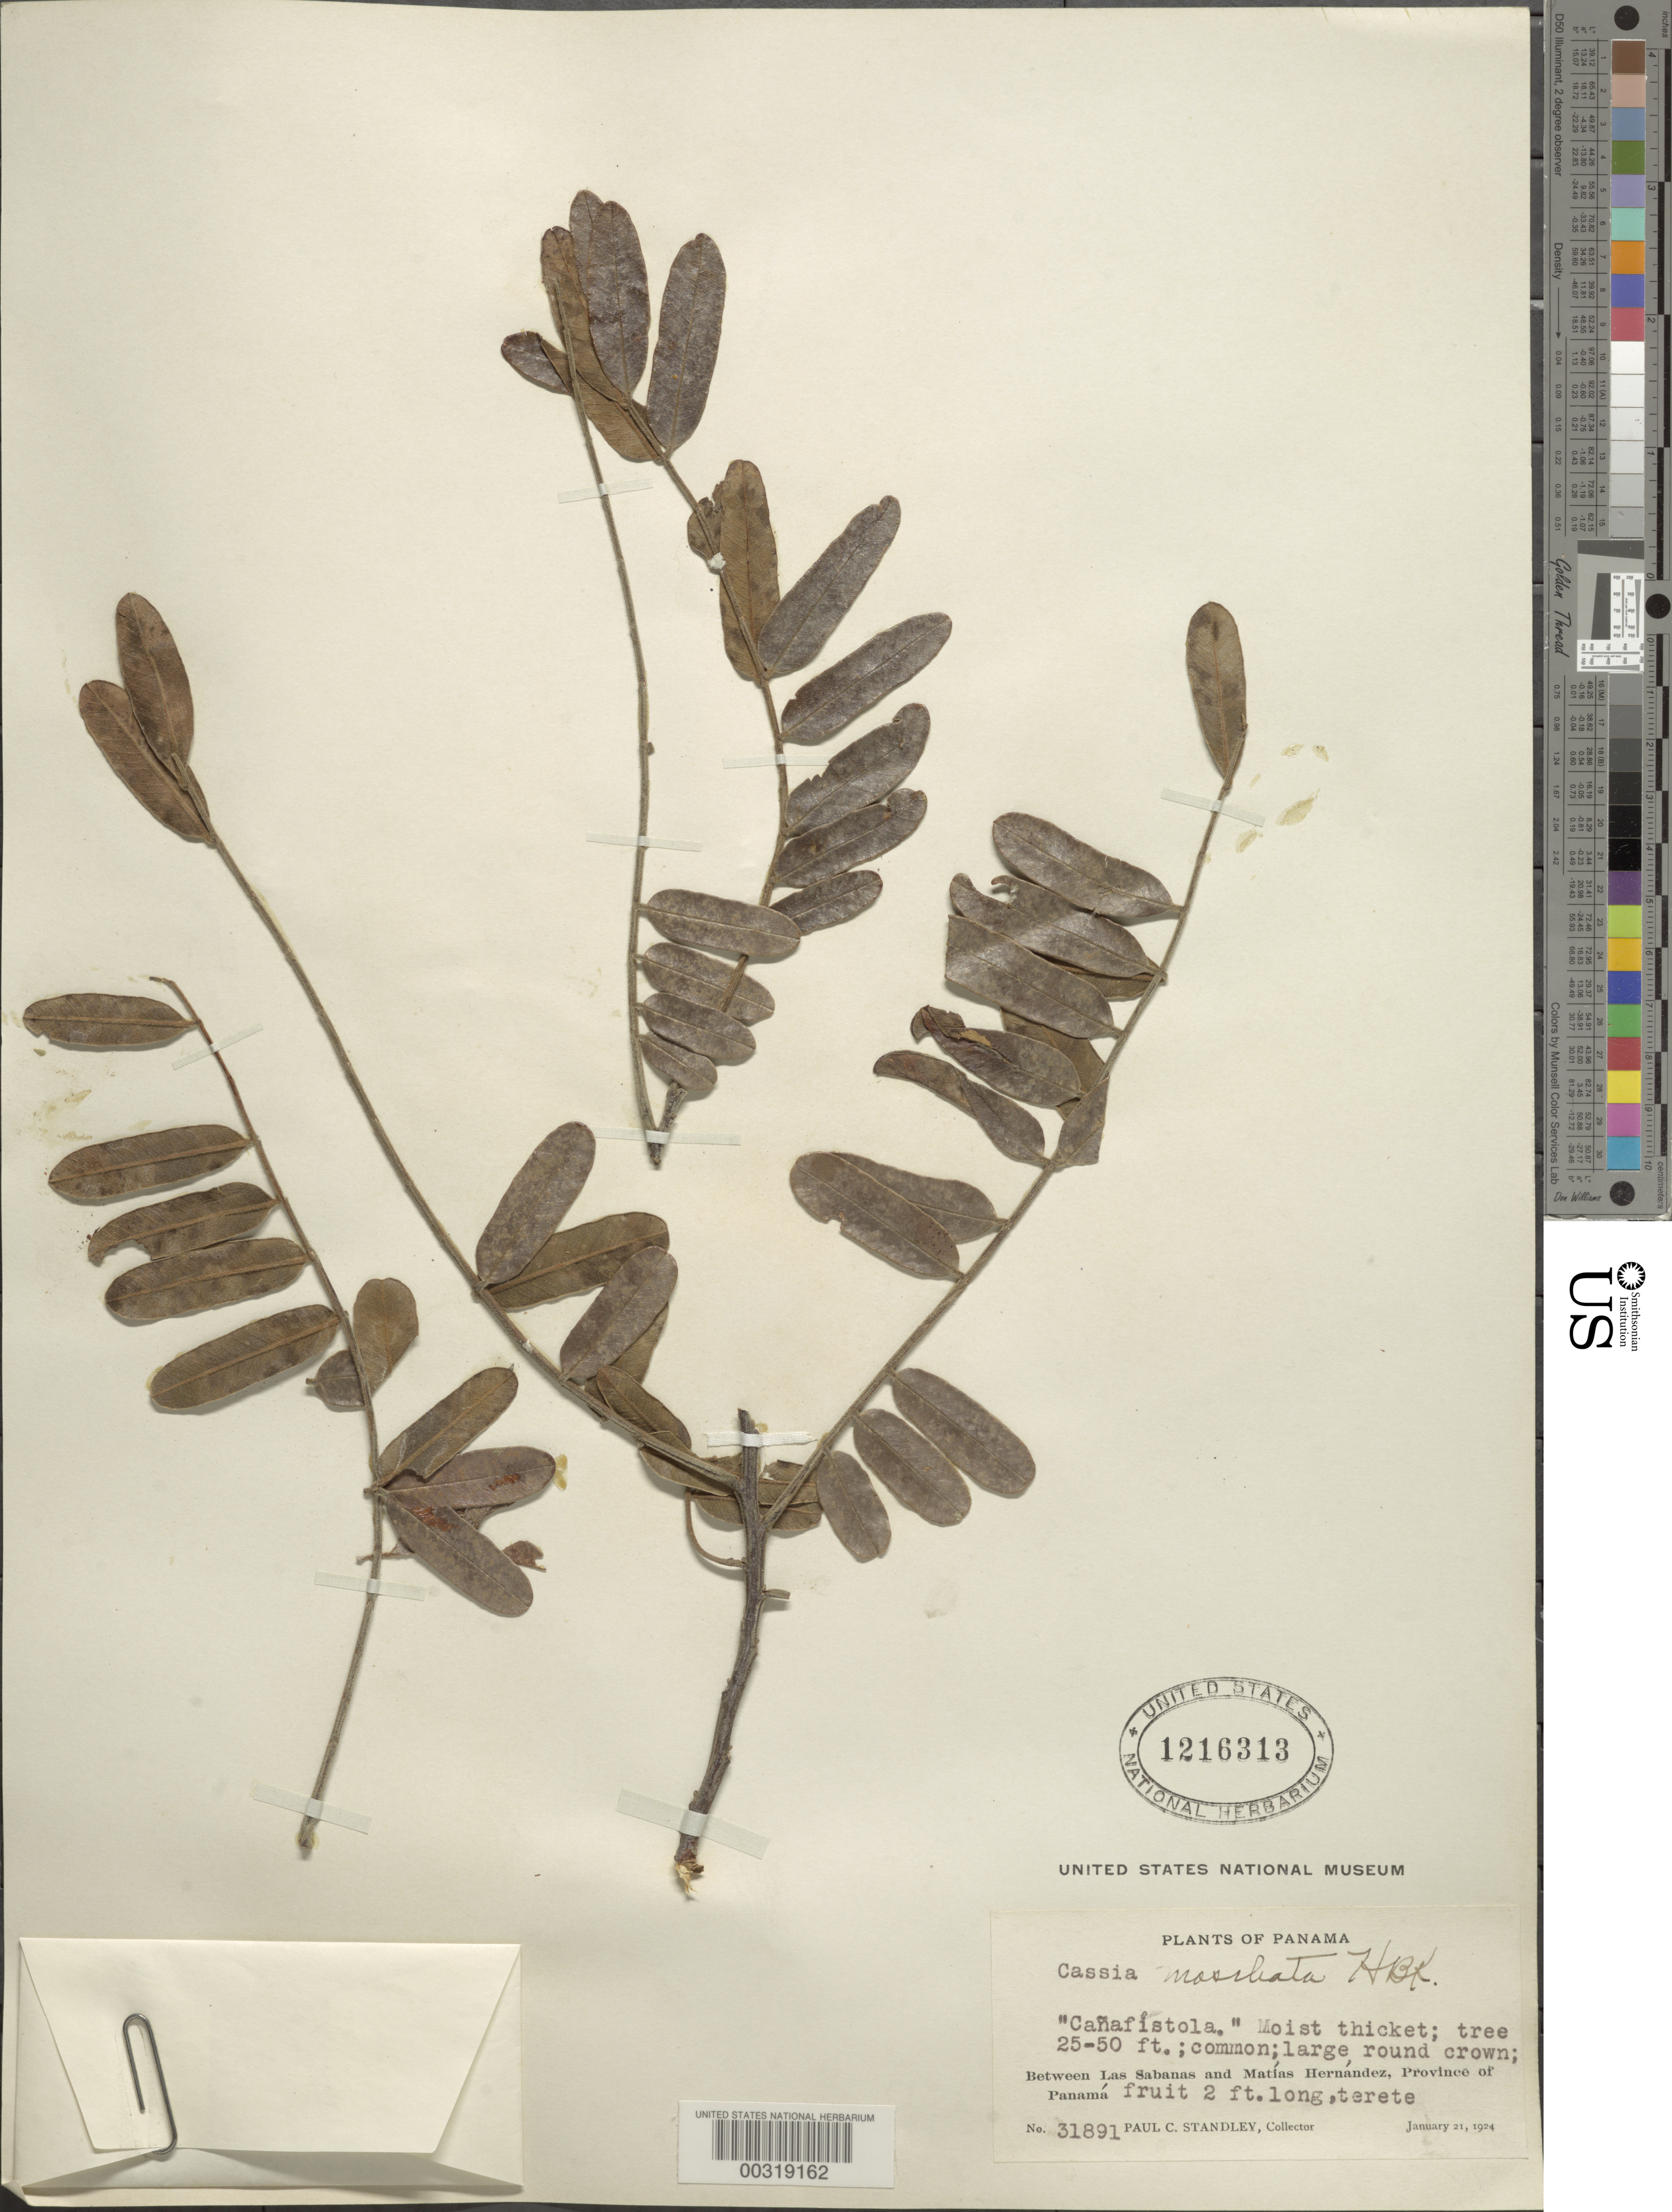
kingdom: Plantae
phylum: Tracheophyta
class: Magnoliopsida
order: Fabales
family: Fabaceae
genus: Cassia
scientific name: Cassia moschata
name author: Kunth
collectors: P. C. Standley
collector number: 31891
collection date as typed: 21 Jan 1924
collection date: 1924-01-21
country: Panama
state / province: Panamá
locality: Between las Sabanas and Matias Hernandez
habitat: Moist thicket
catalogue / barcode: US 1216313